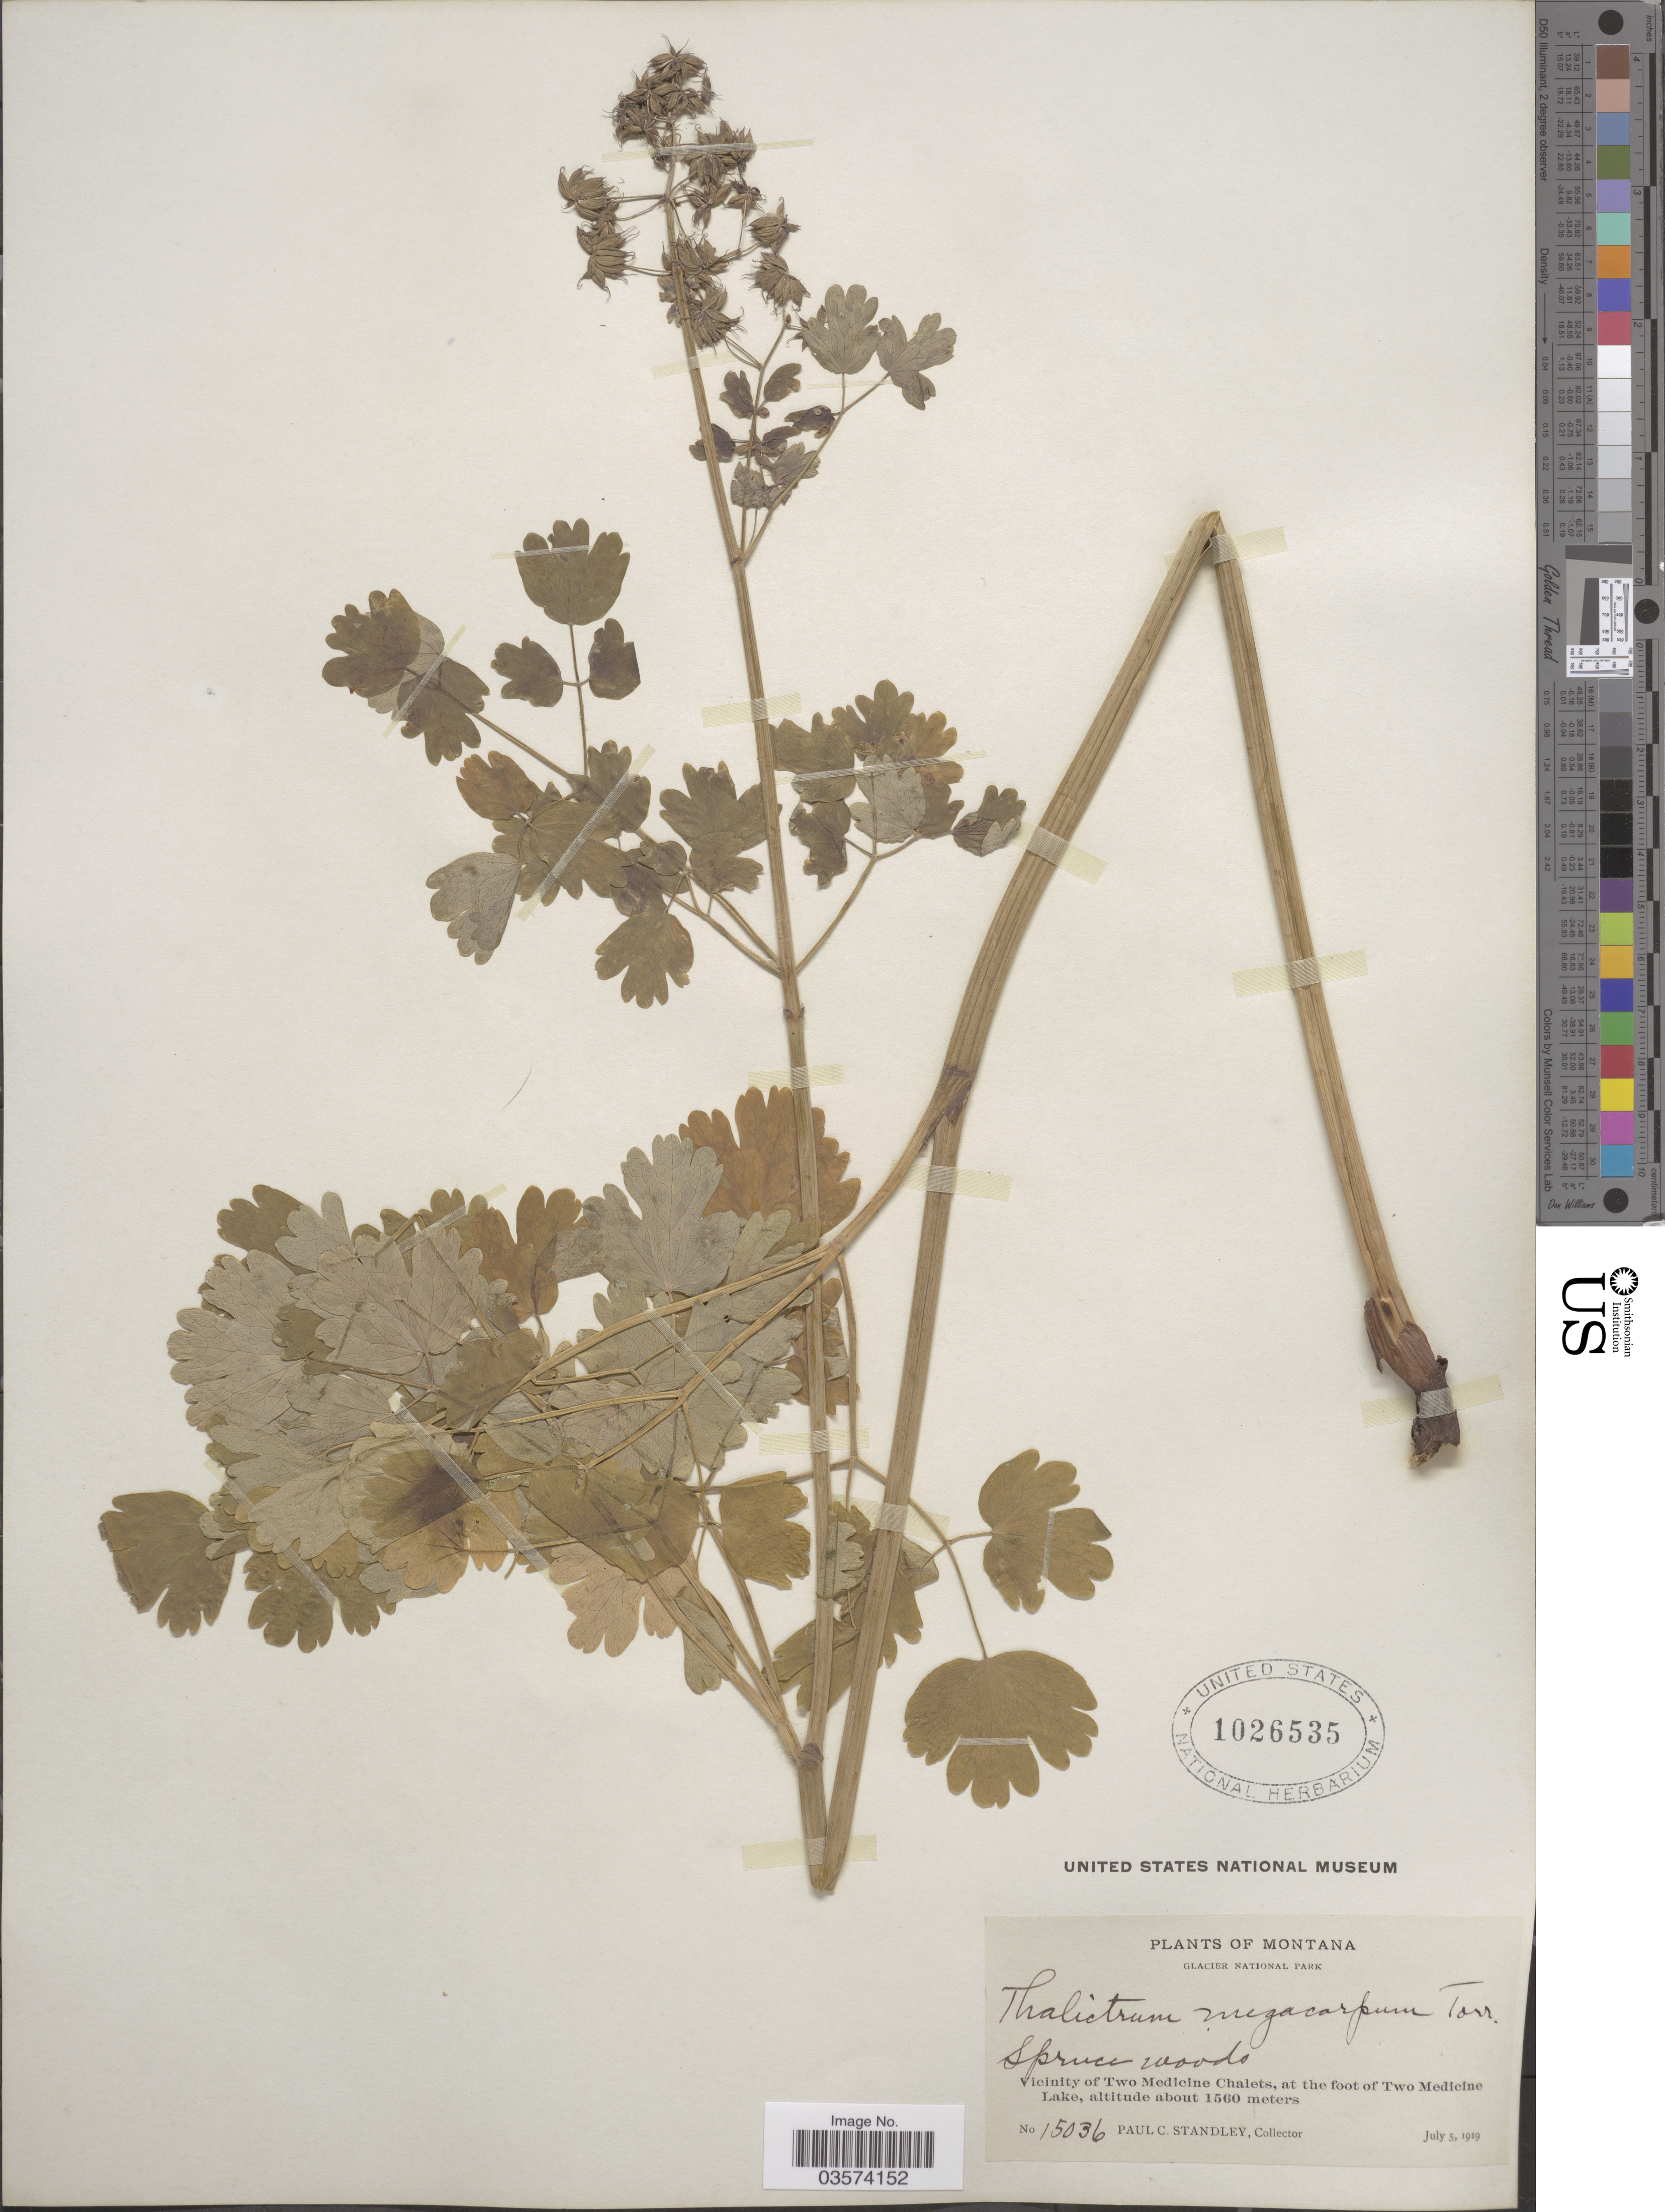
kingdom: Plantae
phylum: Tracheophyta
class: Magnoliopsida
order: Ranunculales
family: Ranunculaceae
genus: Thalictrum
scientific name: Thalictrum occidentale var. palousense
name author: H. St. John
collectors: P. C. Standley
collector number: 15036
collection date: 1919-07-05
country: United States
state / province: Montana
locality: Glacier National Park. Vicinity of Two Medicine Chalets, at the foot of Two Medicine Lake.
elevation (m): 1560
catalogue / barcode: US 1026535